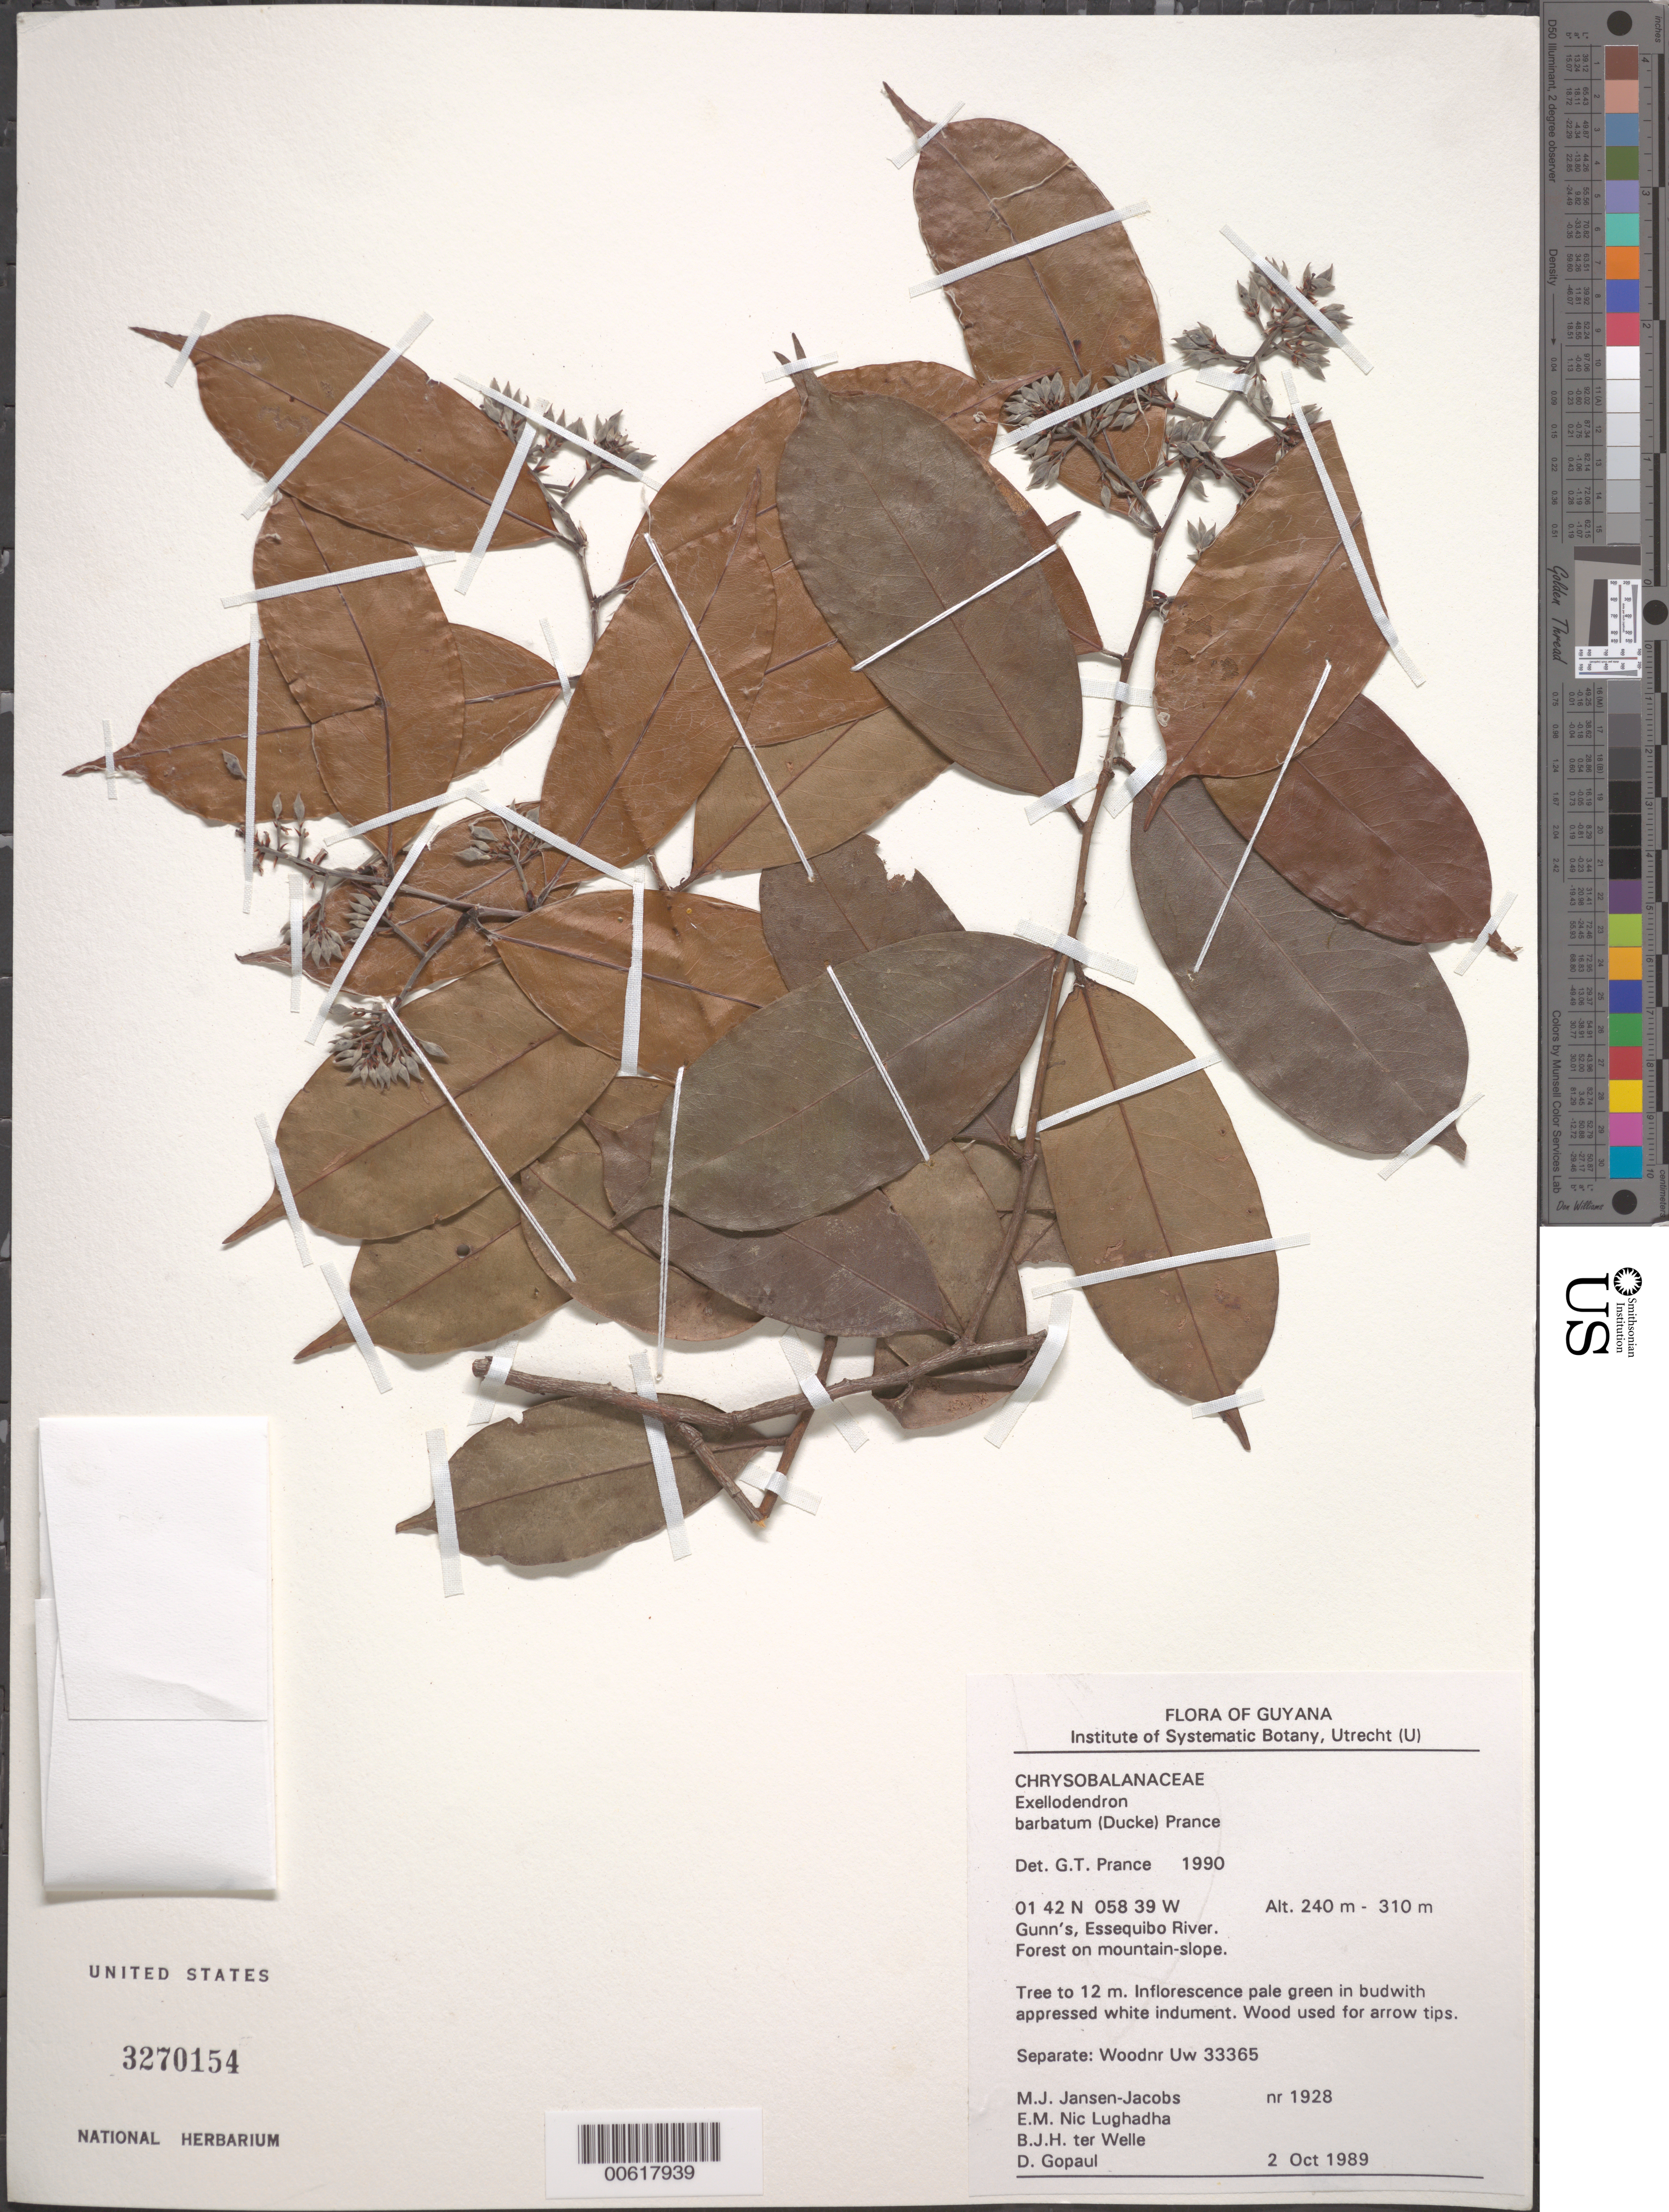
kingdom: Plantae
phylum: Tracheophyta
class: Magnoliopsida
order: Malpighiales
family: Chrysobalanaceae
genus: Exellodendron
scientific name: Exellodendron barbatum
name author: (Ducke) Prance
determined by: Prance, G. T.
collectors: M. J. Jansen-Jacobs, E. Nic Lughadha, B. Welle & D. Gopaul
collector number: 1928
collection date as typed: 2-Oct-89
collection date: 1989-10-02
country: Guyana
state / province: U. Takutu-U. Essequibo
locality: Gunn's, Essequibo River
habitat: Forest on mountain slope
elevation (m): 240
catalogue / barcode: US 3270154